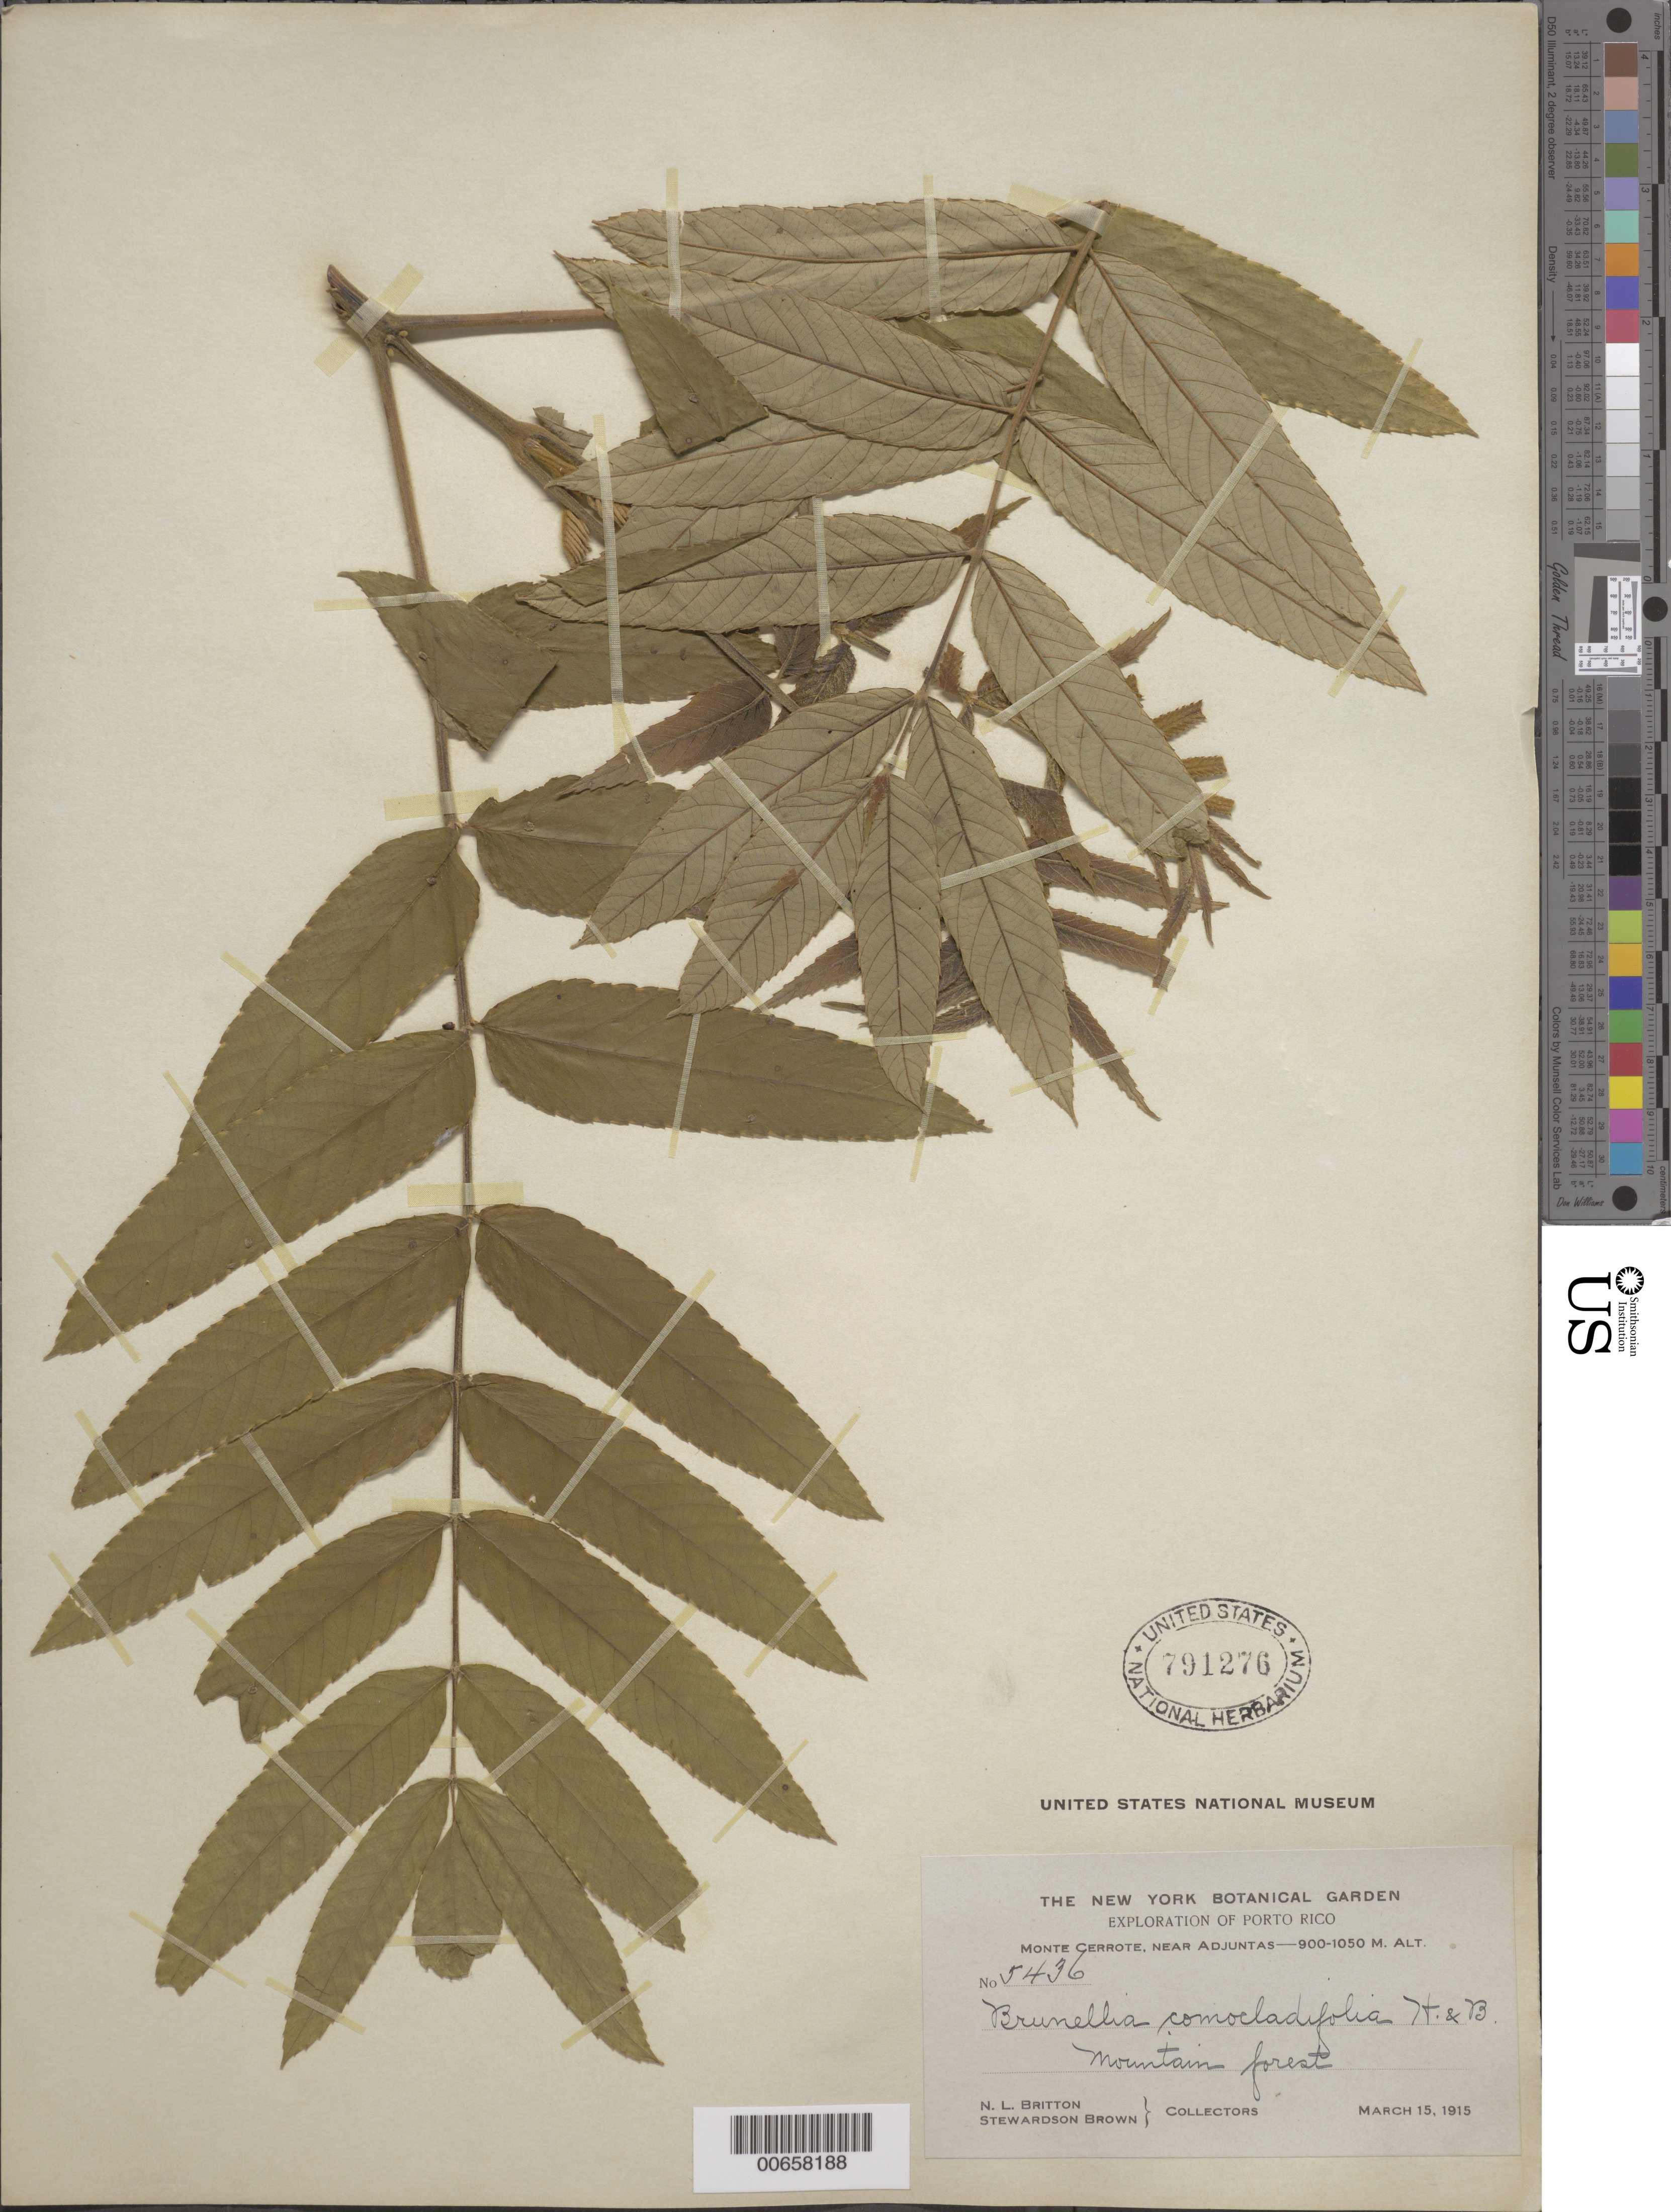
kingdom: Plantae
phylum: Tracheophyta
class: Magnoliopsida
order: Oxalidales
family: Brunelliaceae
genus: Brunellia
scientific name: Brunellia comocladifolia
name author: Bonpl.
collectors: N. Britton & S. Brown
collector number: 5436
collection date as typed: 15 Mar 1915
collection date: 1915-03-15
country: Puerto Rico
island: Greater Antilles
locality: Monte Cerrote, near Adjuntas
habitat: Mountain forest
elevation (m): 900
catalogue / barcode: US 791276